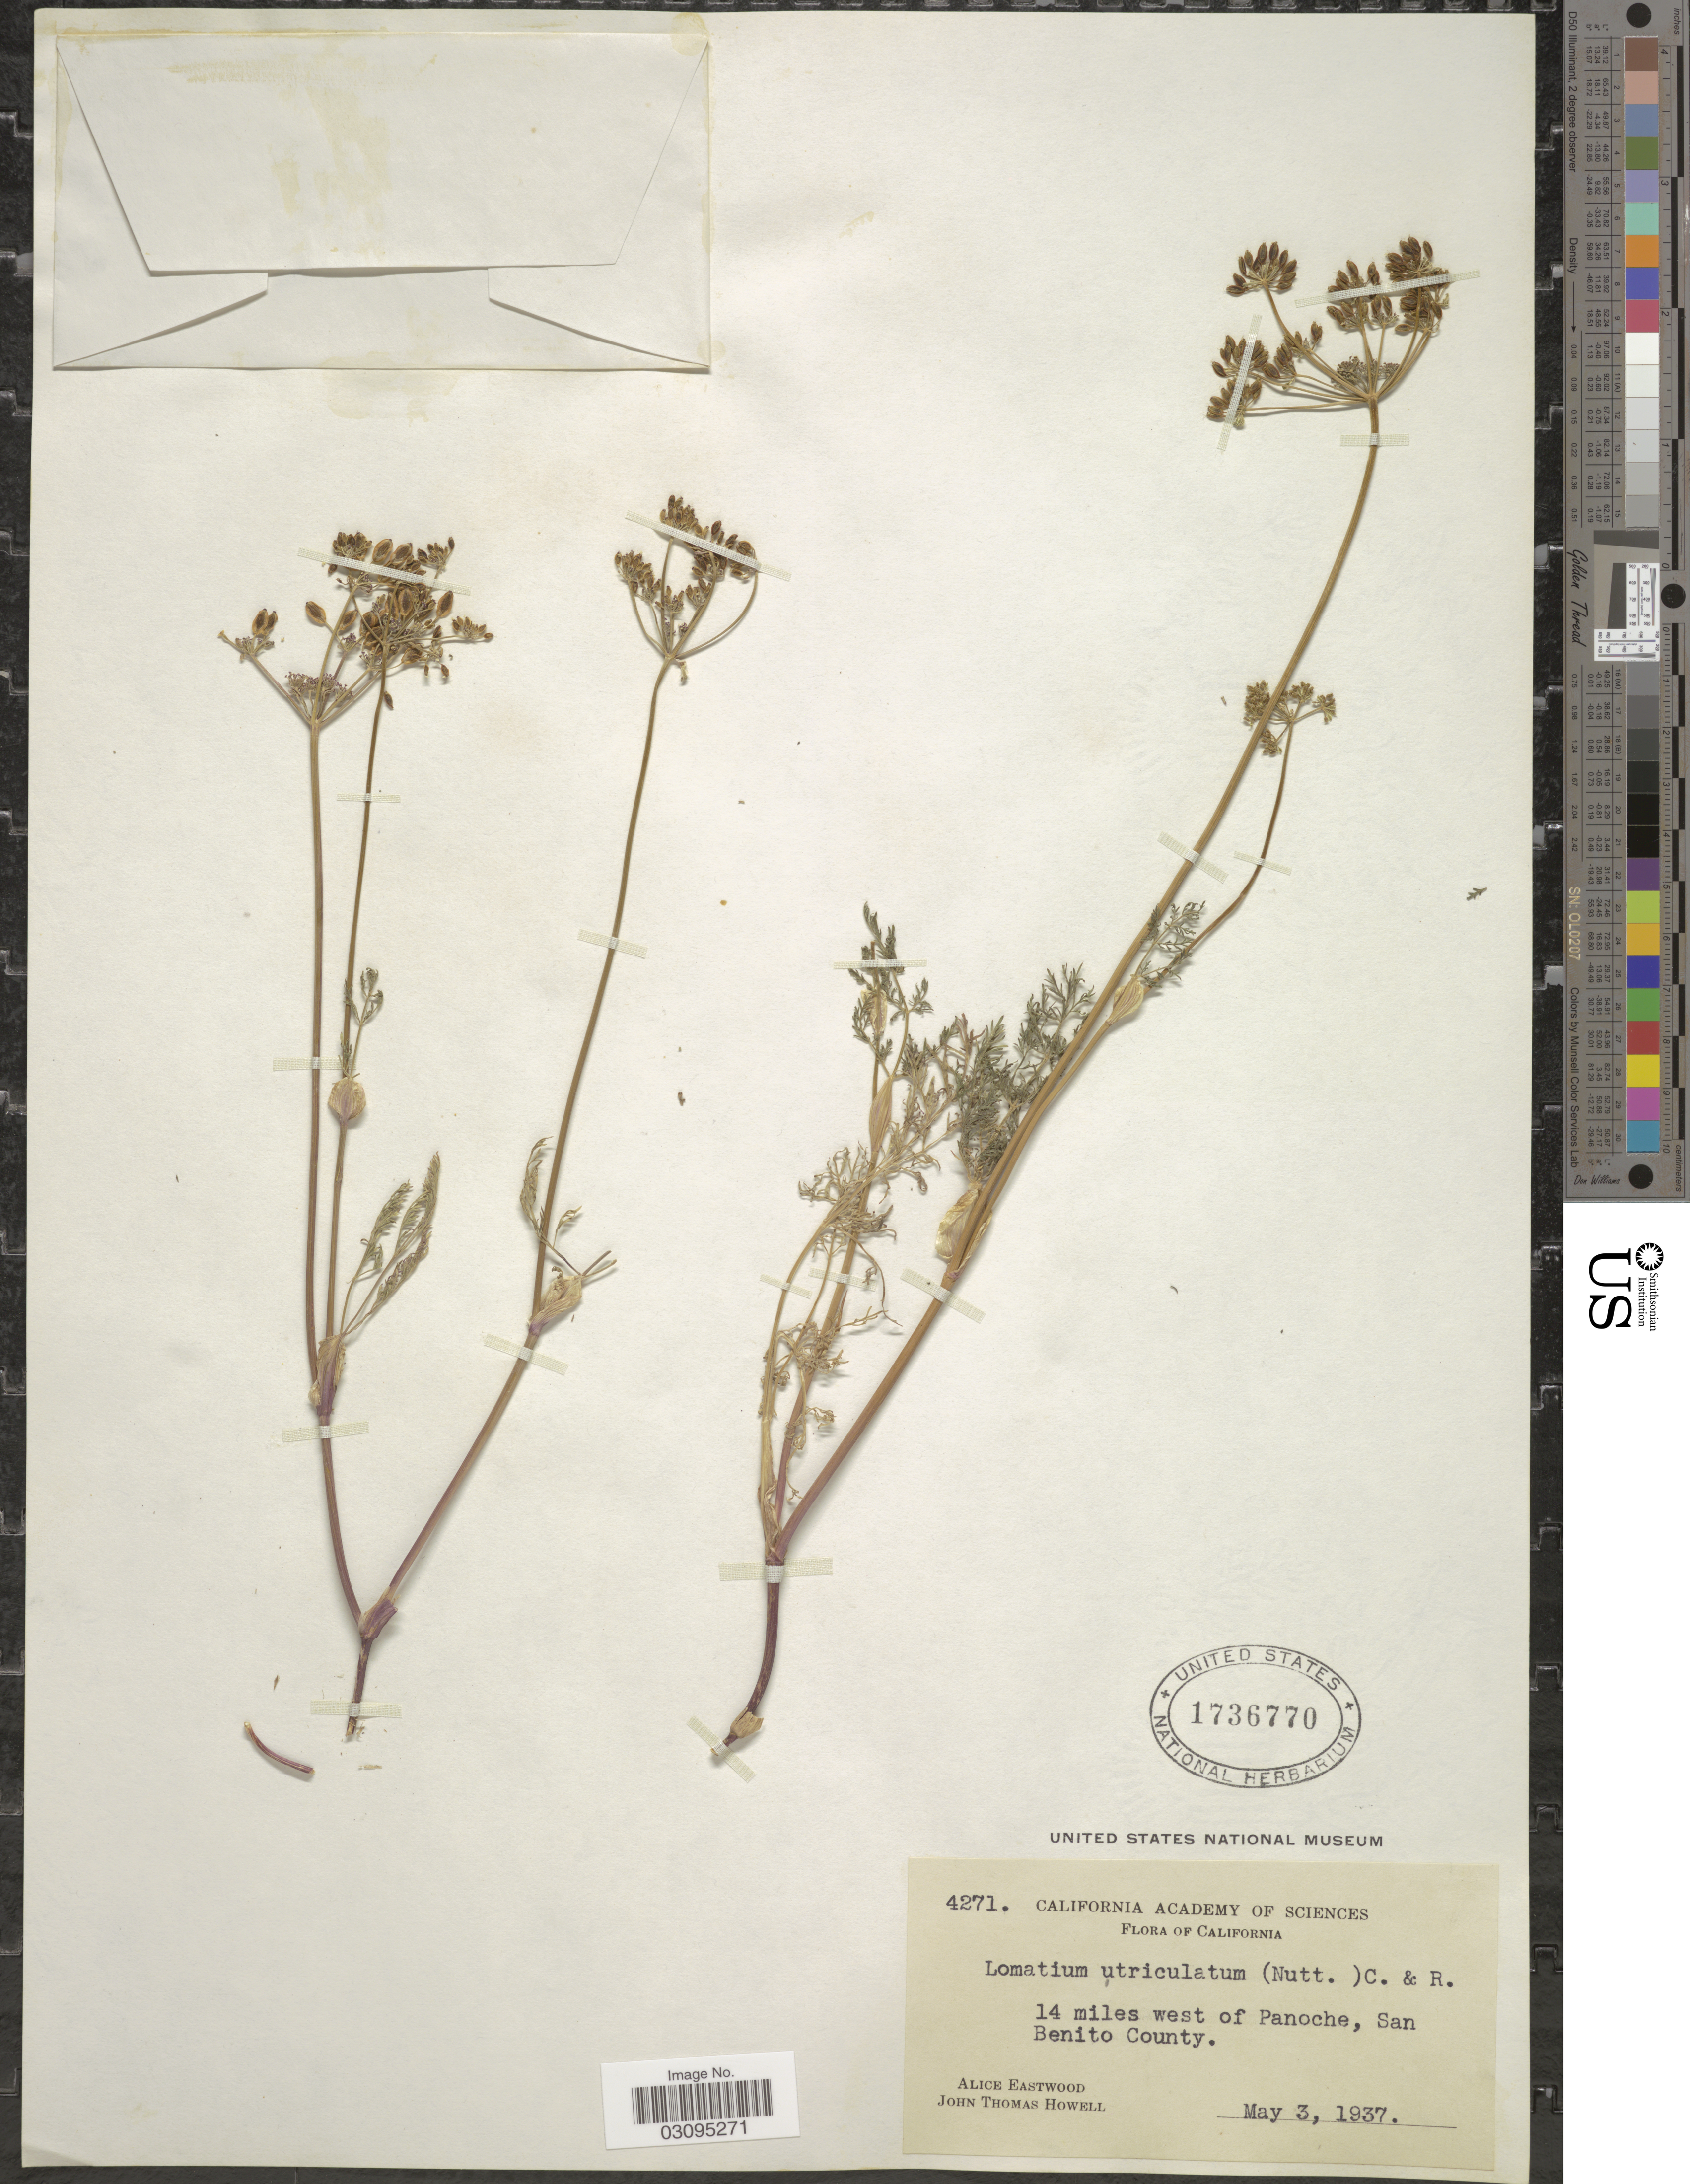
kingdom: Plantae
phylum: Tracheophyta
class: Magnoliopsida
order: Apiales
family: Apiaceae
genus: Lomatium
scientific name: Lomatium utriculatum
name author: (Nutt. ex Torr. & A. Gray) J.M. Coult. & Rose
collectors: A. Eastwood & J. T. Howell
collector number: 4271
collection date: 1937-05-03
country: United States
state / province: California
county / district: San Benito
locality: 14 miles west of Panoche, San Benito County.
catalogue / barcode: US 1736770